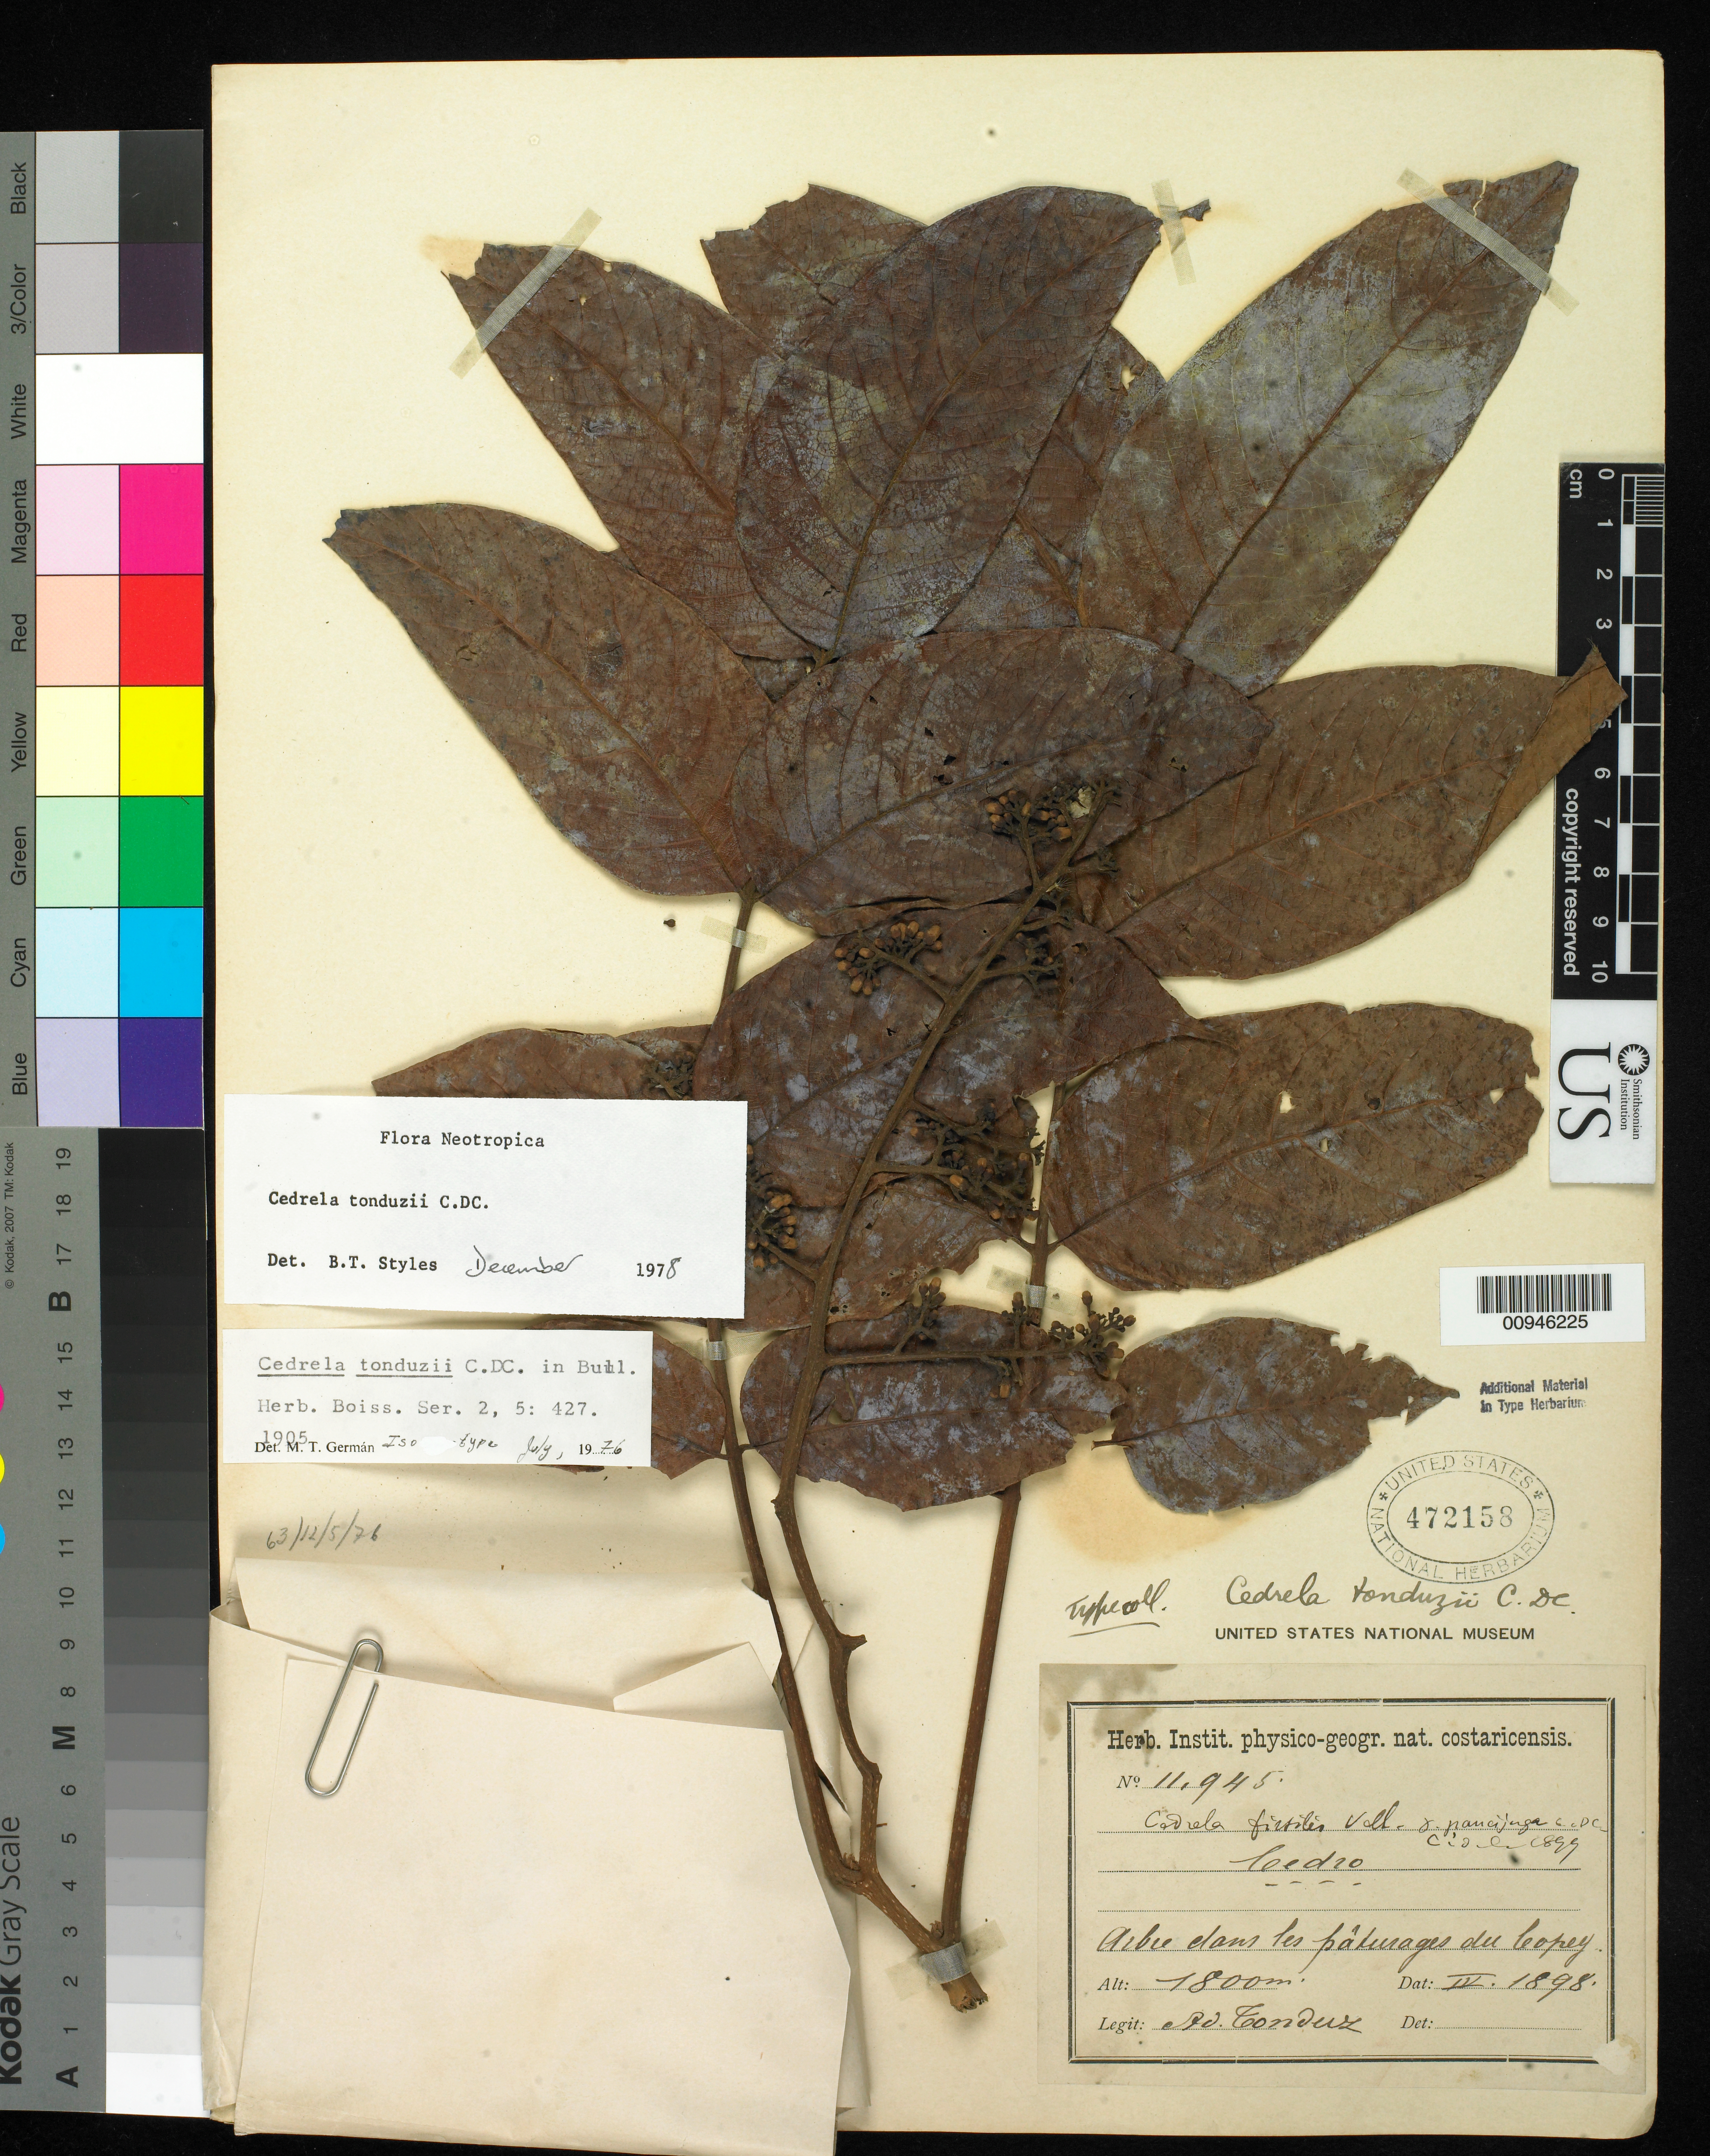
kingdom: Plantae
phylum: Tracheophyta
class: Magnoliopsida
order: Sapindales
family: Meliaceae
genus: Cedrela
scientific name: Cedrela tonduzii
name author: C. DC.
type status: Isotype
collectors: A. Tonduz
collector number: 11945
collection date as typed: Apr 1898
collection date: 1898-04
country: Costa Rica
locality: Copey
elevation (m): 1800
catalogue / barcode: US 472158